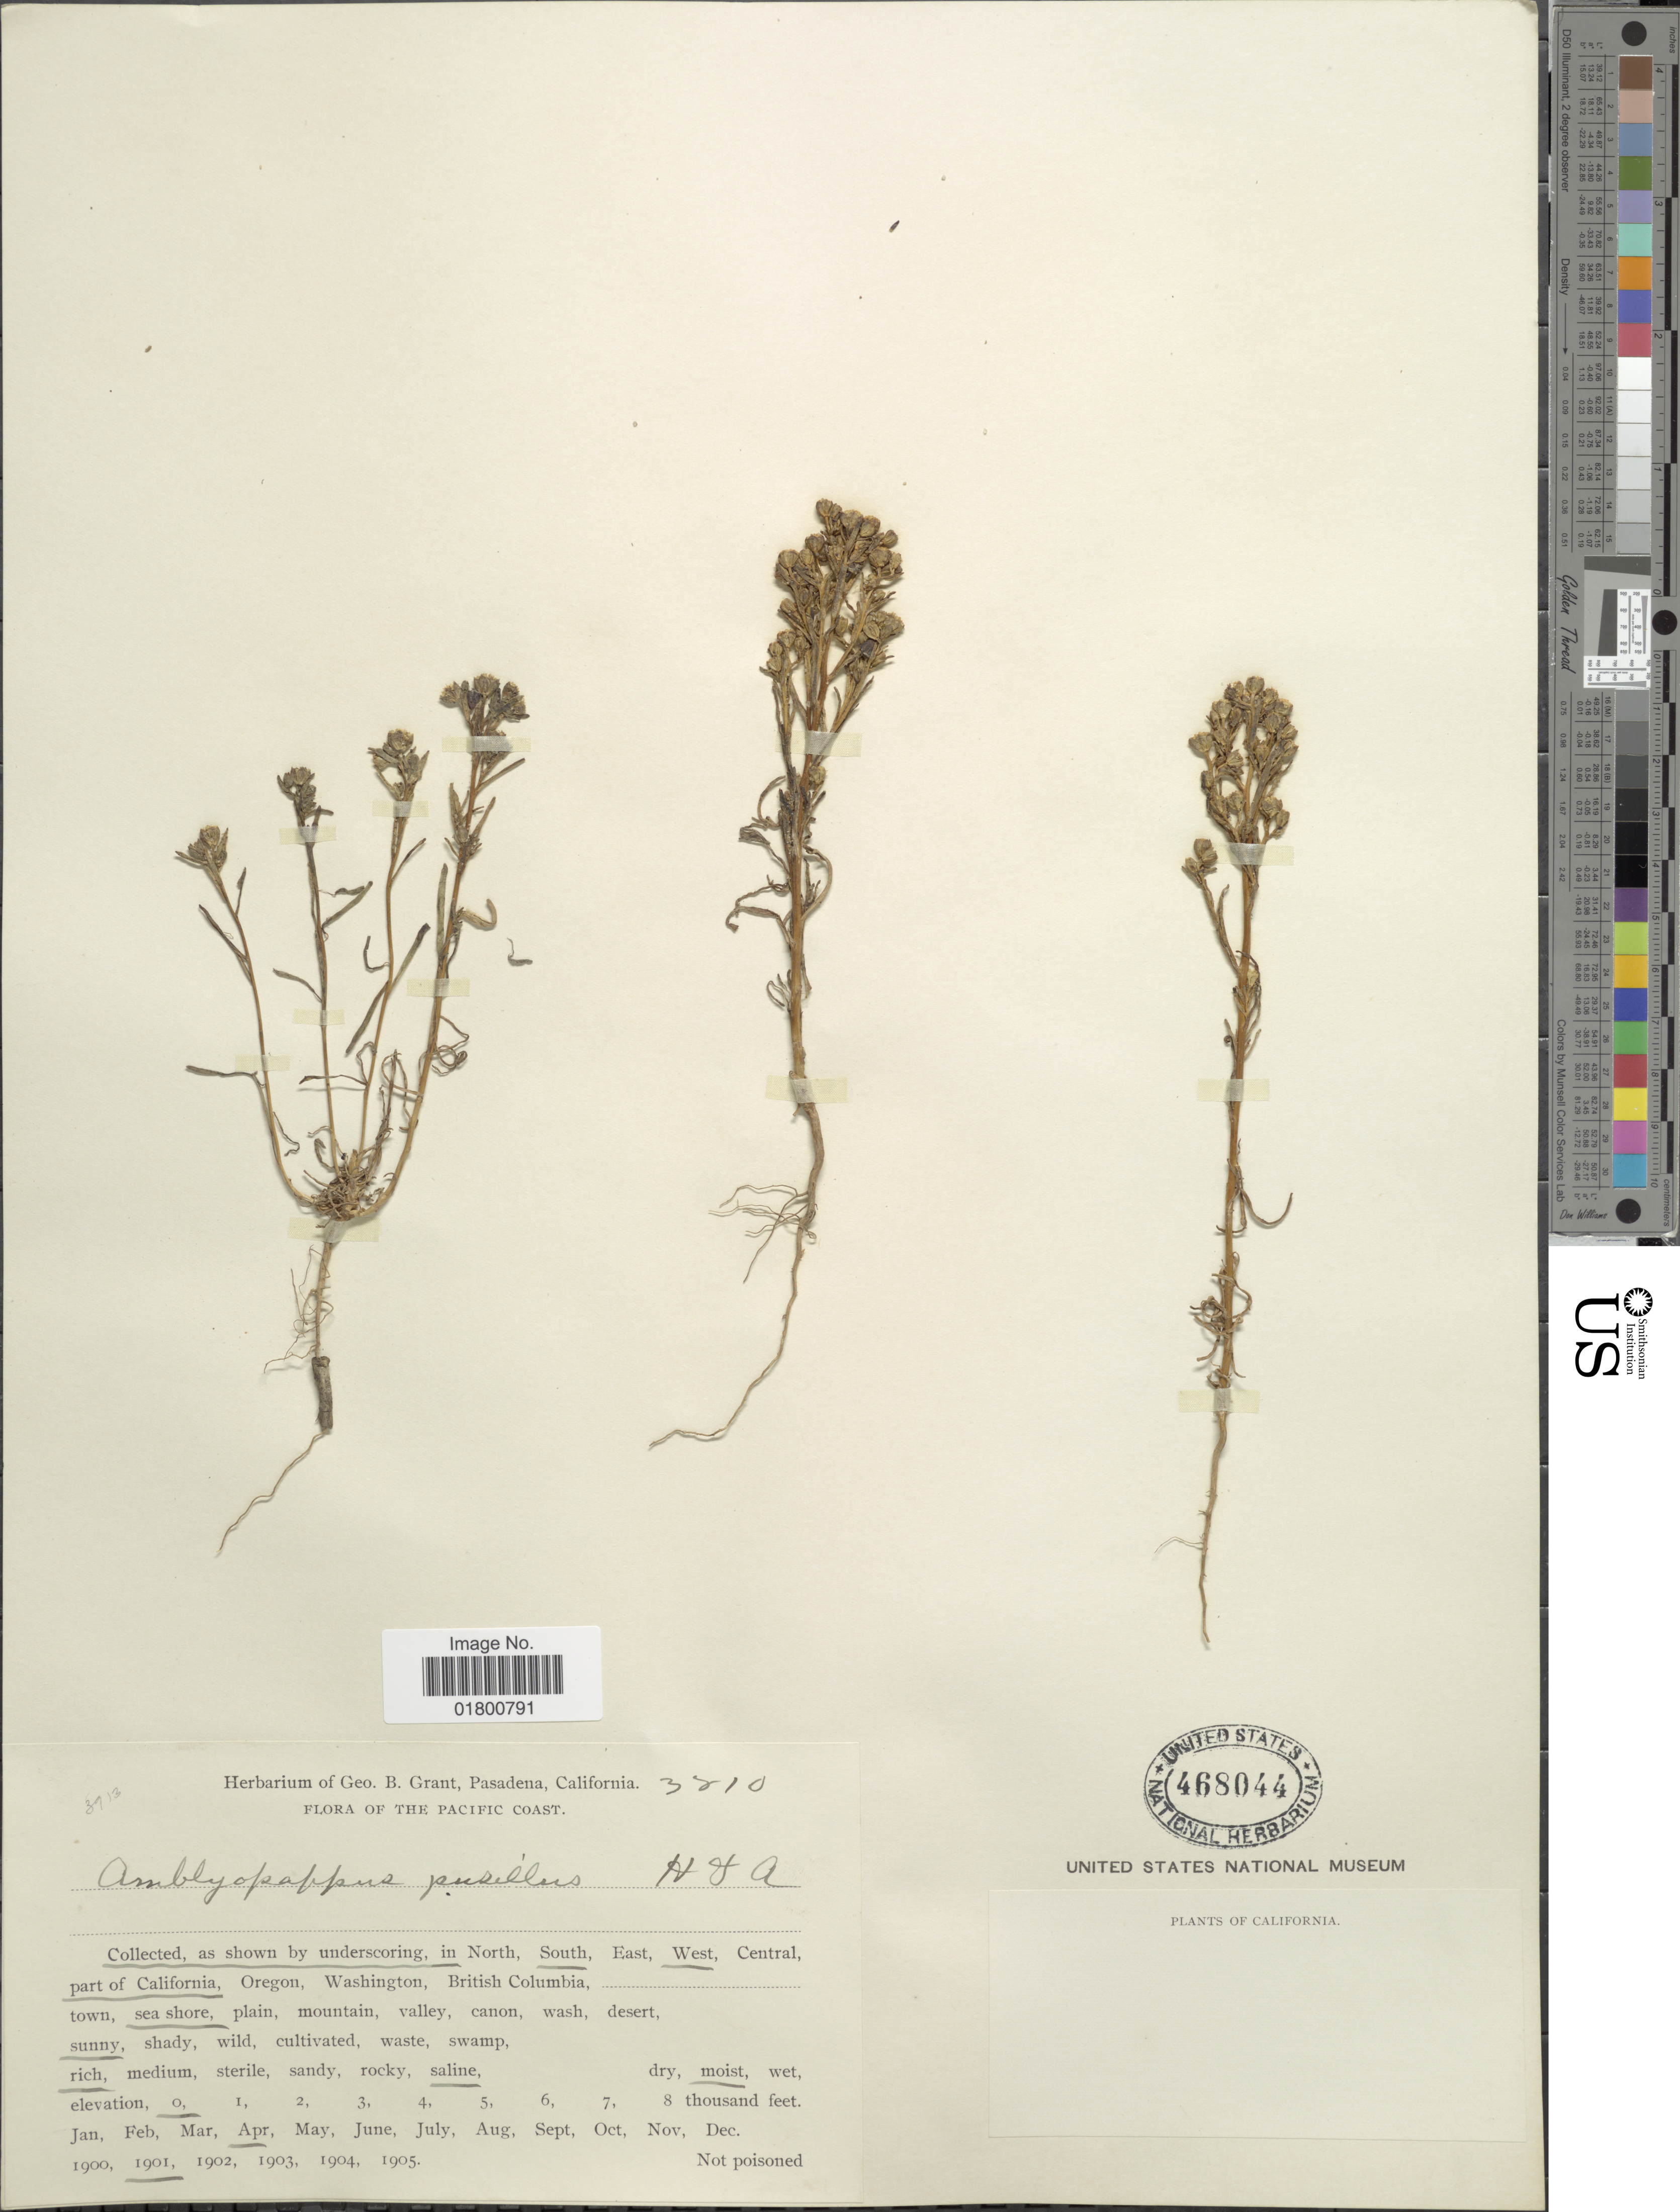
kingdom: Plantae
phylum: Tracheophyta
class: Magnoliopsida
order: Asterales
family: Asteraceae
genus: Amblyopappus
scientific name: Amblyopappus pusillus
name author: Hook. & Arn.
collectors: ex herb. G. B. Grant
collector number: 3810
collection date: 1901-04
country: United States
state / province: California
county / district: Los Angeles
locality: Pasadena, as shown by underscoring South West part of California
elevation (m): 0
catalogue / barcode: US 468044